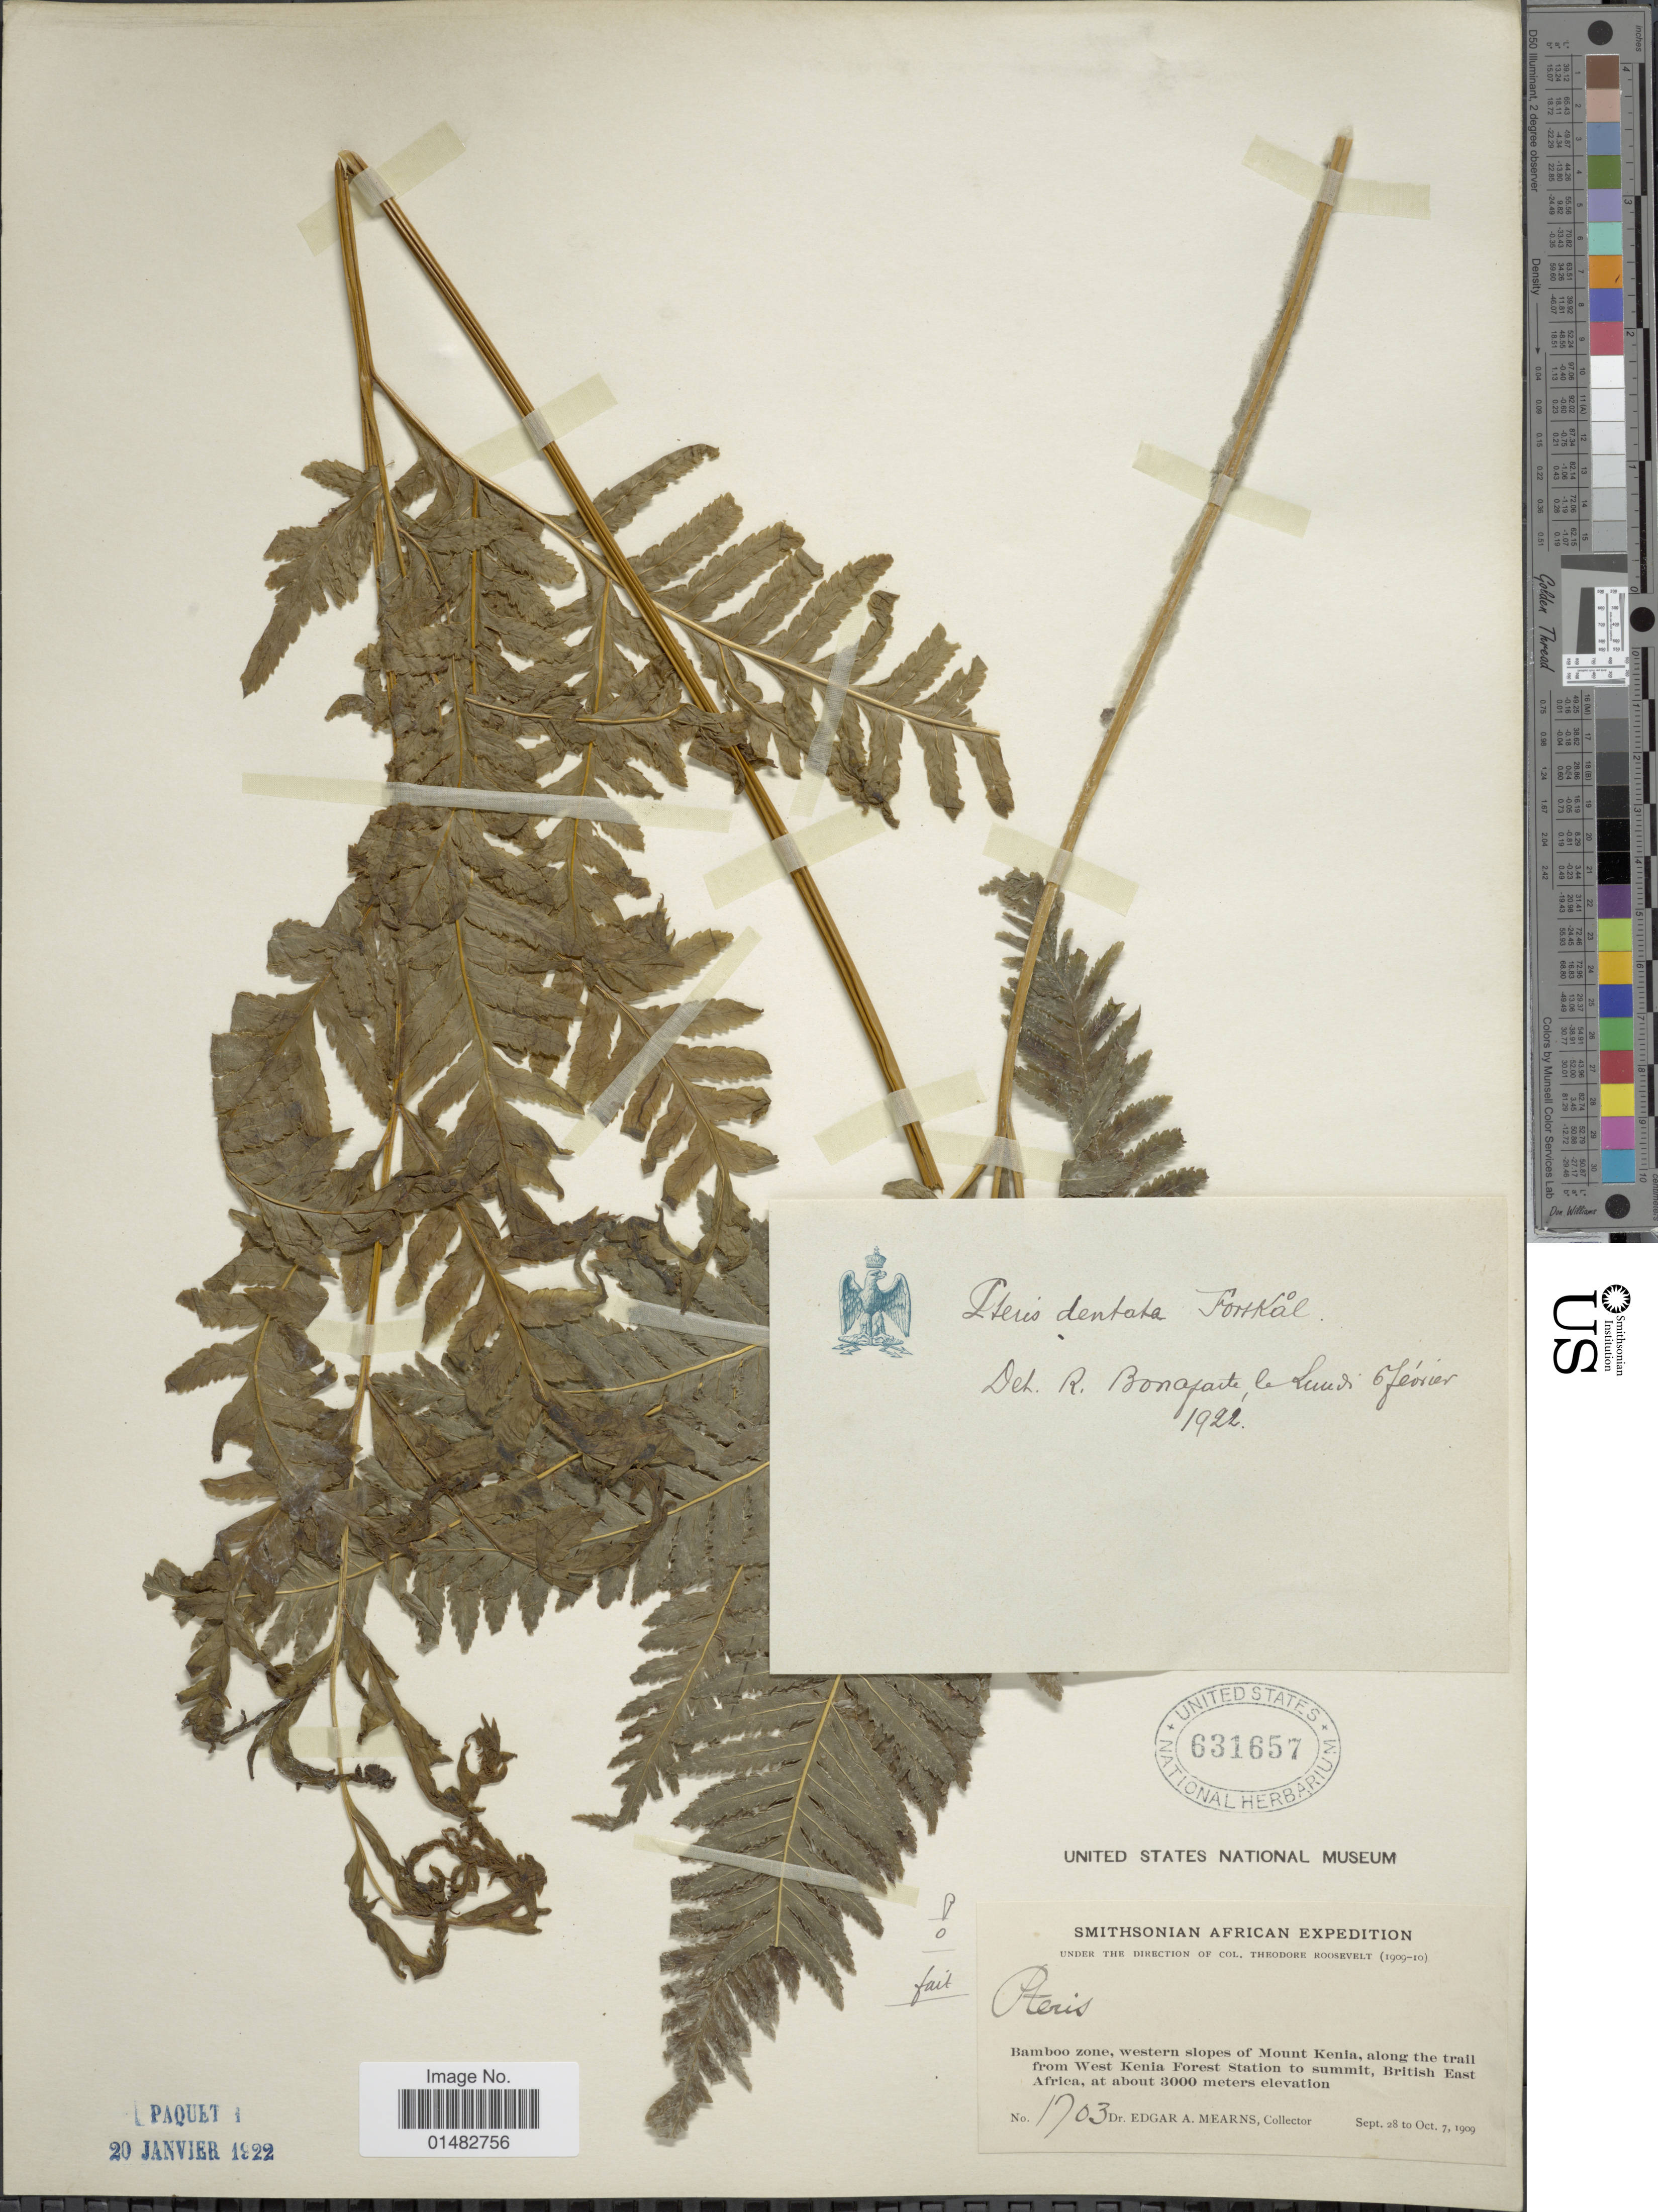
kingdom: Plantae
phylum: Tracheophyta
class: Polypodiopsida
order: Polypodiales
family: Pteridaceae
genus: Pteris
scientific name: Pteris dentata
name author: Forssk.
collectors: E. A. Mearns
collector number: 1703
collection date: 1909-09-28/1909-10-07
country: Kenya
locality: Bamboo zoon, western slopes of Mount Kenia, along the trail from West Kenia Forest Station to summit, British East Africa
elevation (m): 3000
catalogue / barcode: US 631657